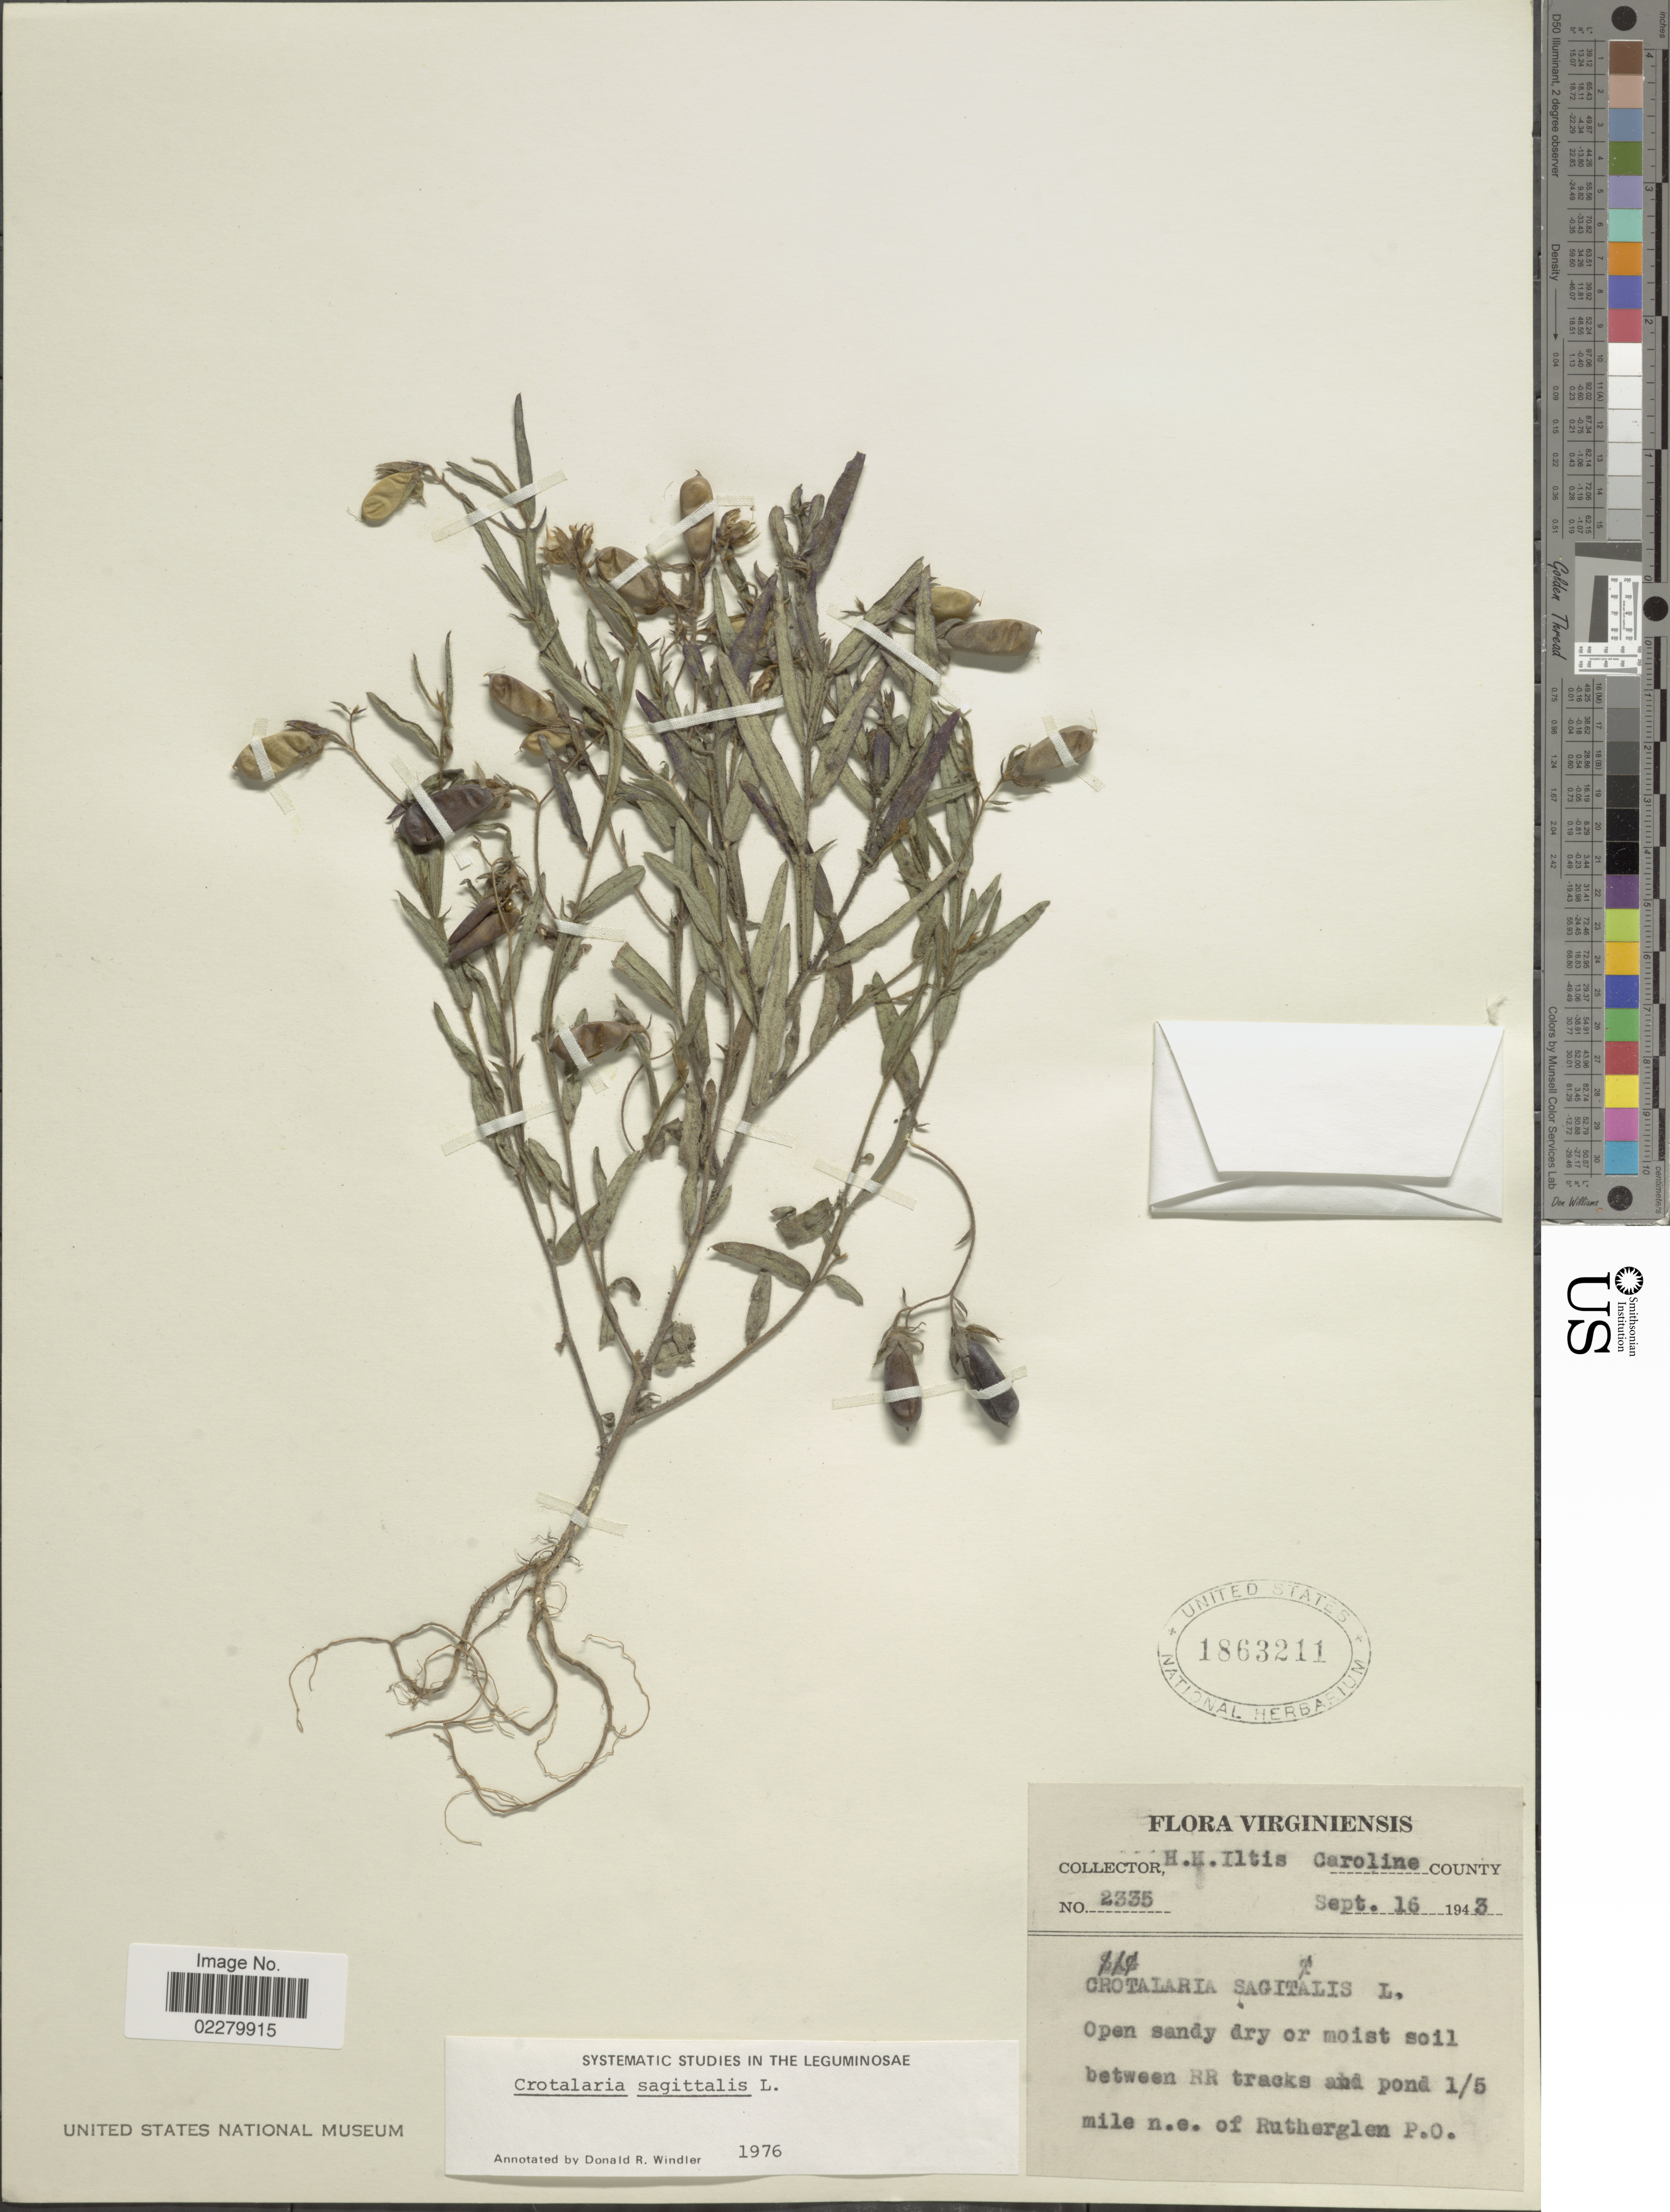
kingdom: Plantae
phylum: Tracheophyta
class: Magnoliopsida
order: Fabales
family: Fabaceae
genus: Crotalaria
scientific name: Crotalaria sagittalis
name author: L.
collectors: H. H. Iltis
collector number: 2335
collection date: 1943-09-16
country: United States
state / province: Virginia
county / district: Caroline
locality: Virginiensis. Caroline County. Open sandy dry or moist between RR tracks and pond 1/5 mile n.e. of Rutherglen P.O.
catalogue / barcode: US 1863211